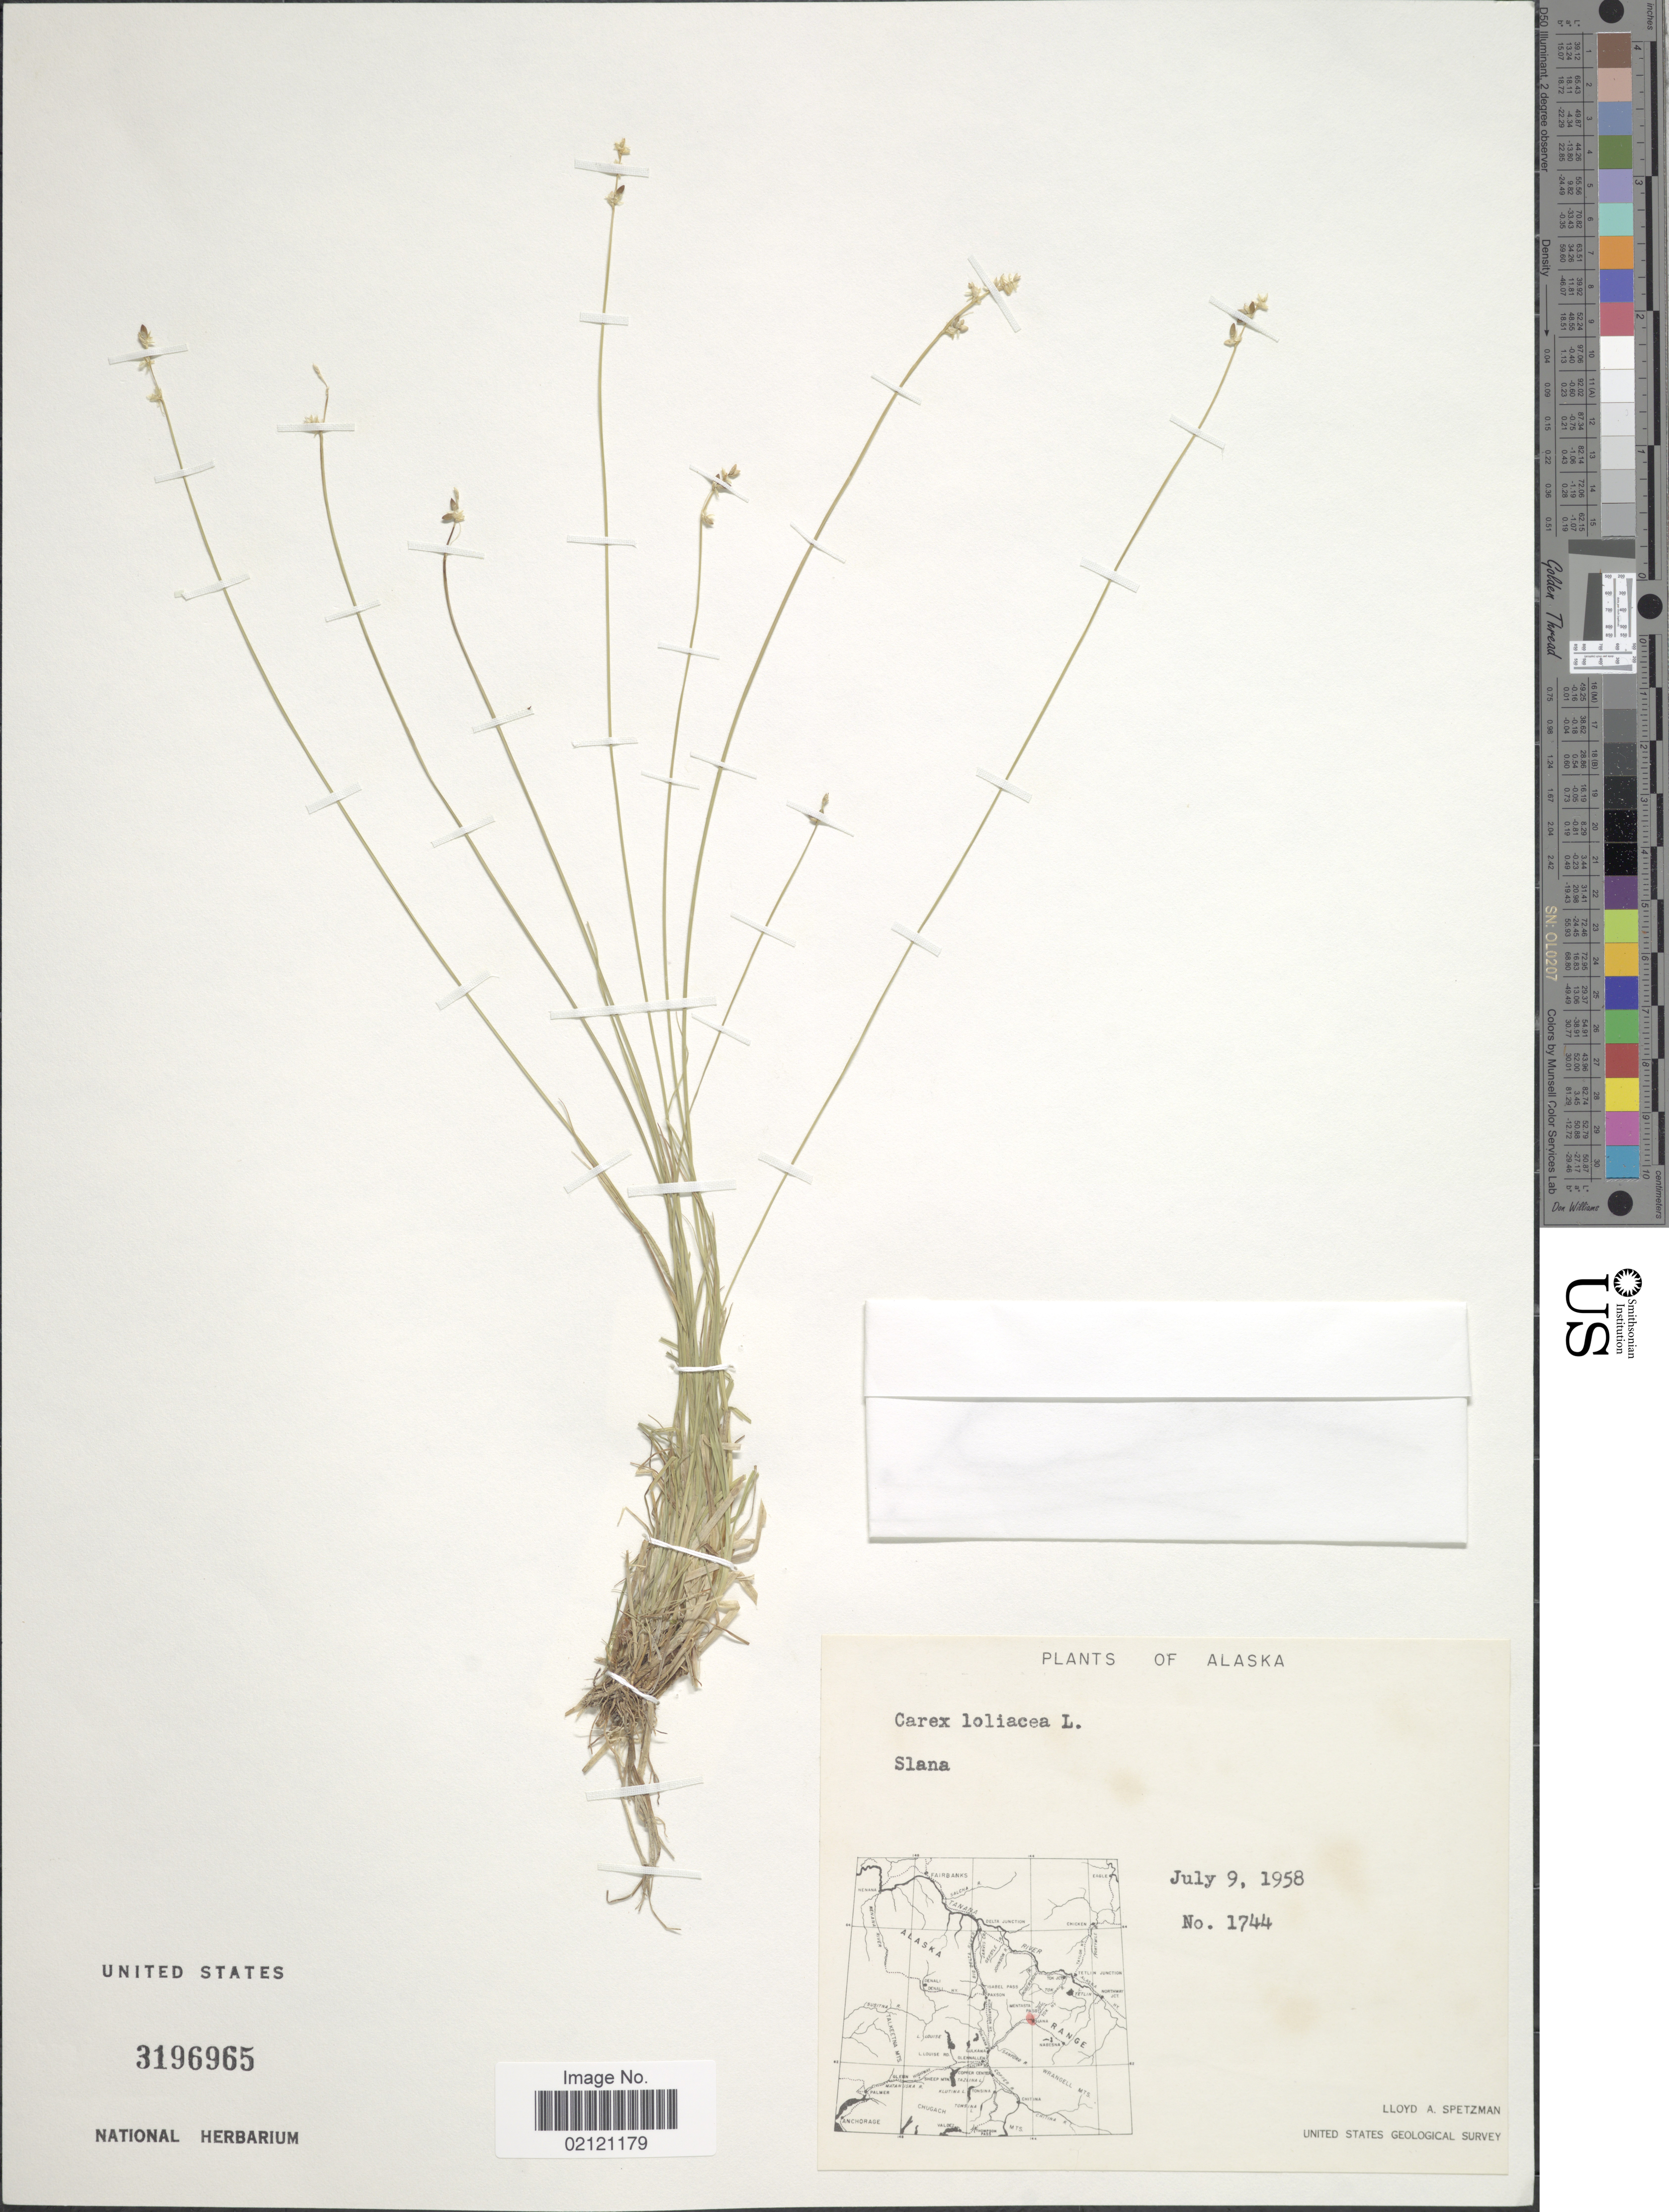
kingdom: Plantae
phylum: Tracheophyta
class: Liliopsida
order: Poales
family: Cyperaceae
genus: Carex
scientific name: Carex loliacea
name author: L.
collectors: L. Spetzman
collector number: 1744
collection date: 1958-07-09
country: United States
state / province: Alaska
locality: Slana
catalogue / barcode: US 3196965